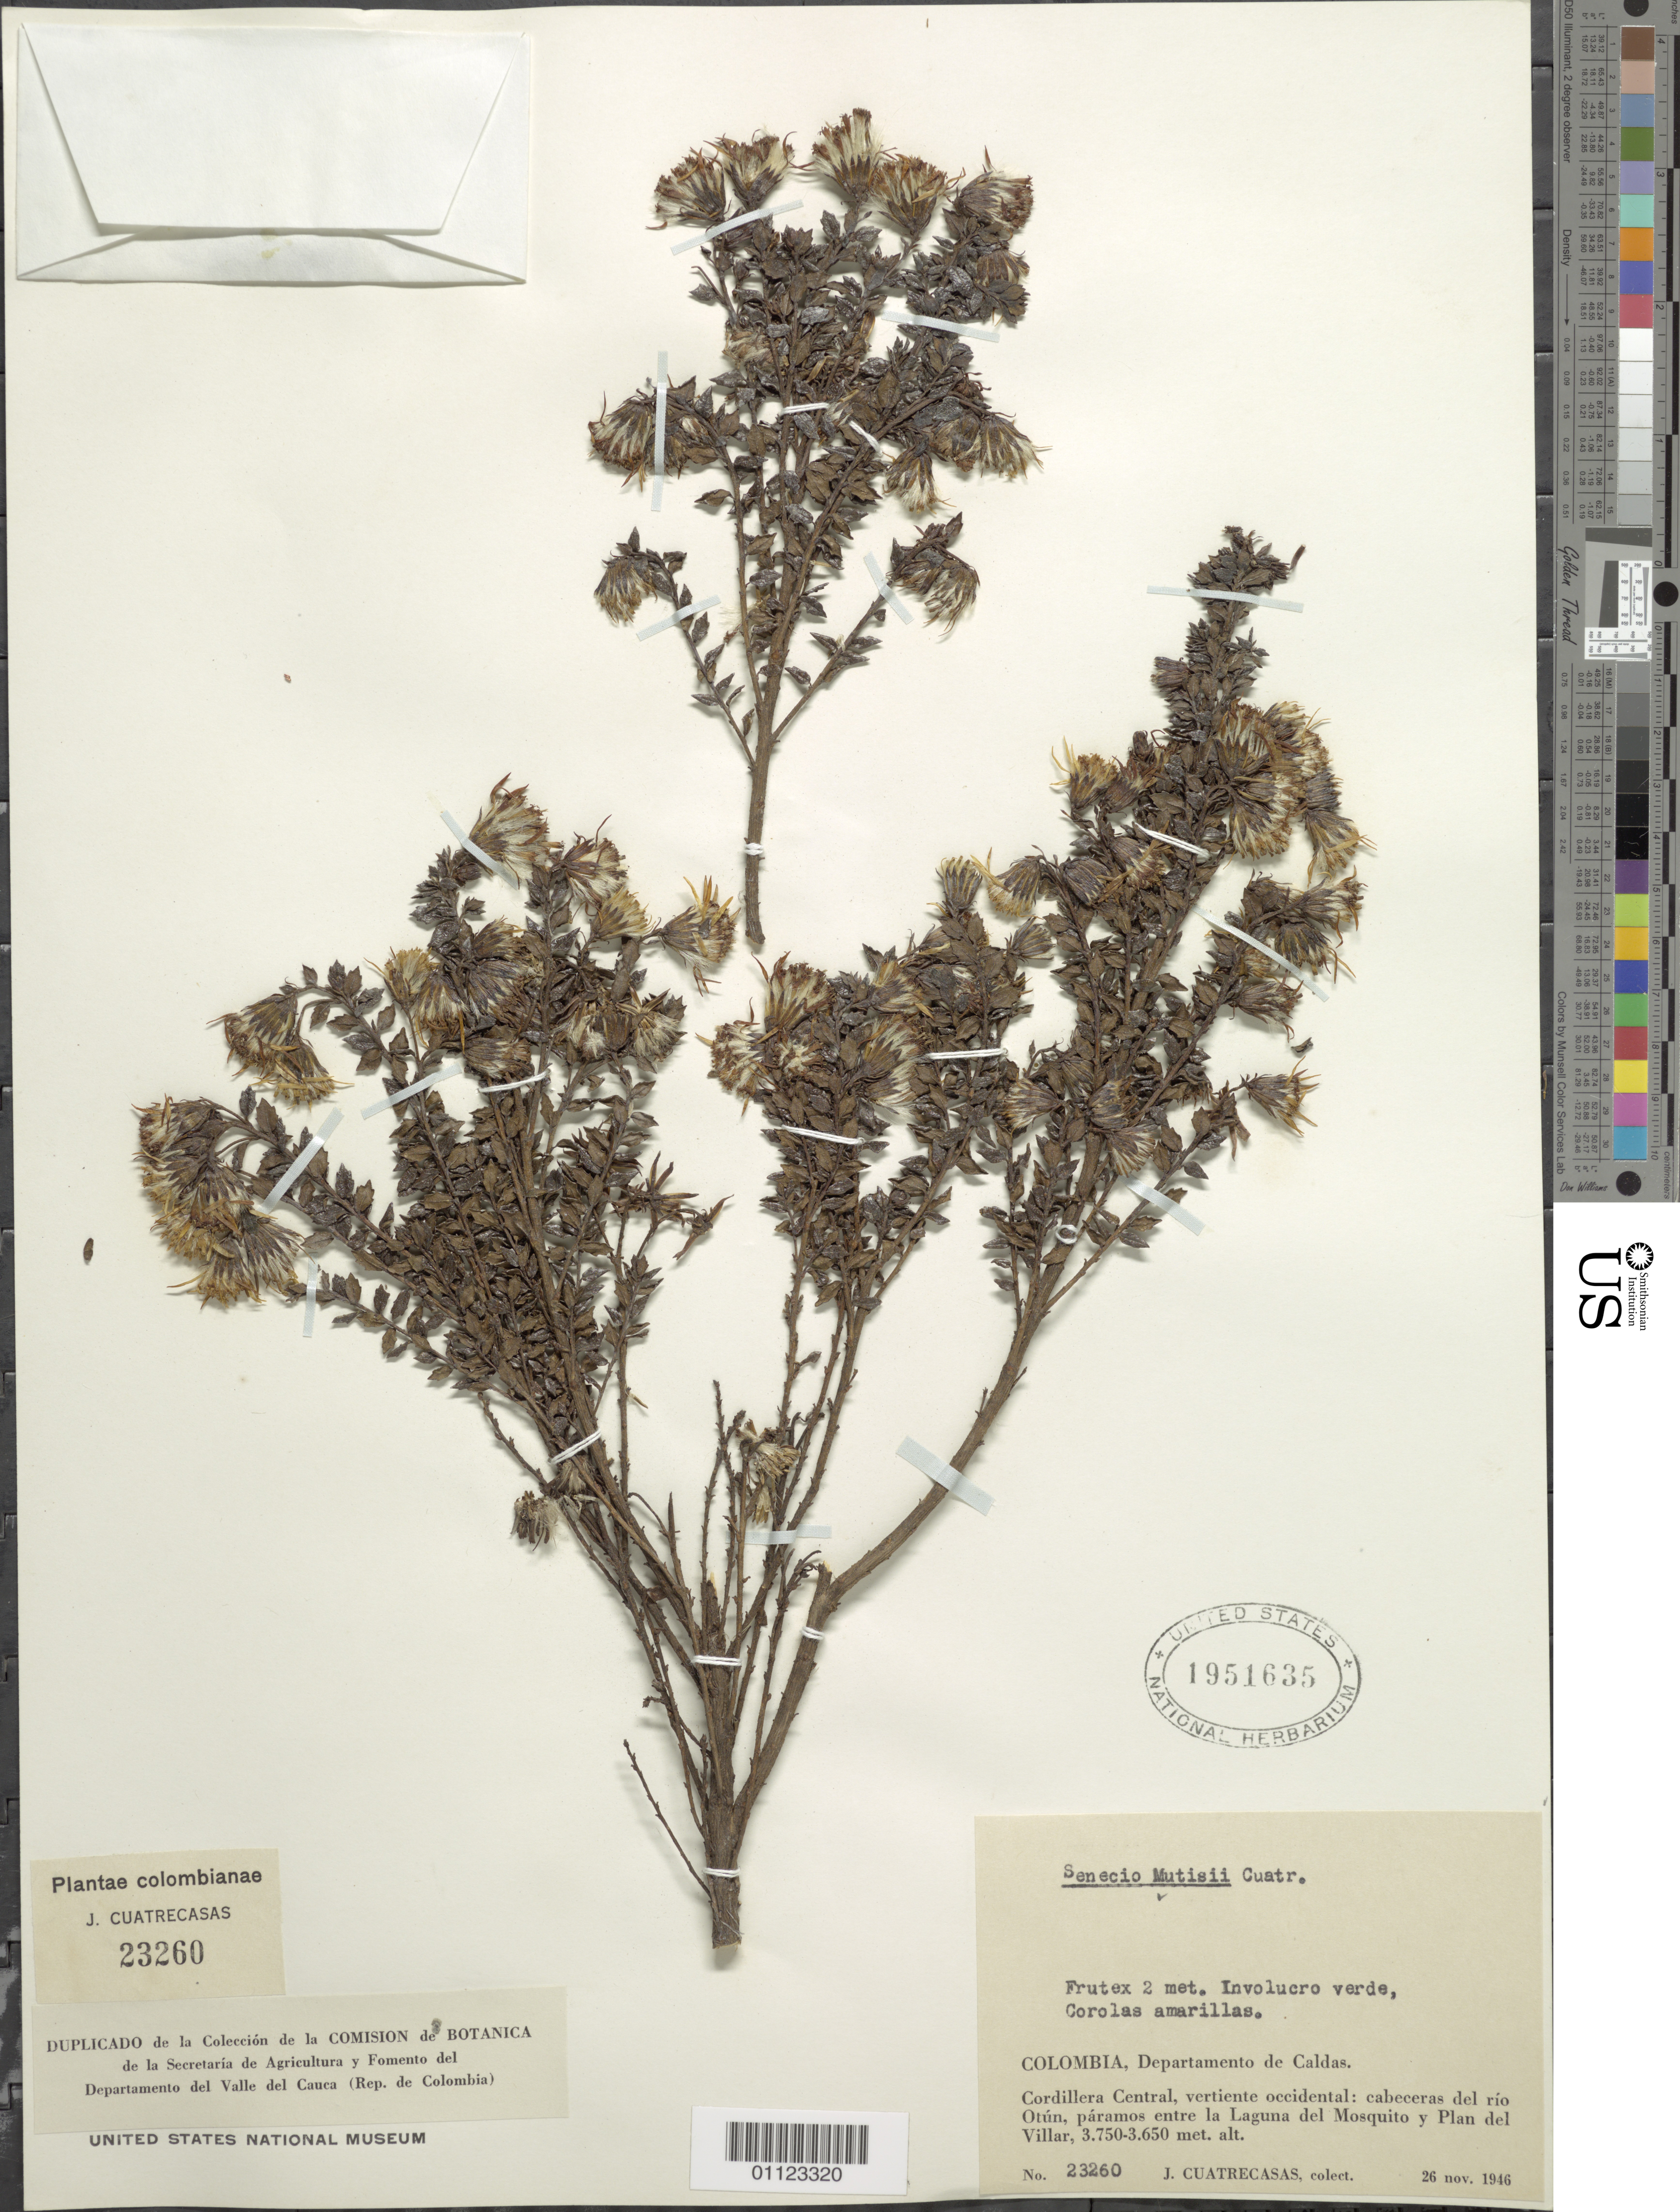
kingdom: Plantae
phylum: Tracheophyta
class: Magnoliopsida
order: Asterales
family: Asteraceae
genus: Pentacalia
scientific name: Pentacalia mutisii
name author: (Cuatrec.) Cuatrec.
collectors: J. Cuatrecasas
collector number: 23260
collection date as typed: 26 Nov 1946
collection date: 1946-11-26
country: Colombia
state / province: Caldas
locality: Cordillera Central, Vertiente Occidental, Cabecera del Rio Otun, Paramos entre la Laguna del Mosquito y Plan del Villar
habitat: Páramo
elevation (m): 3650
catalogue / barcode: US 1951635